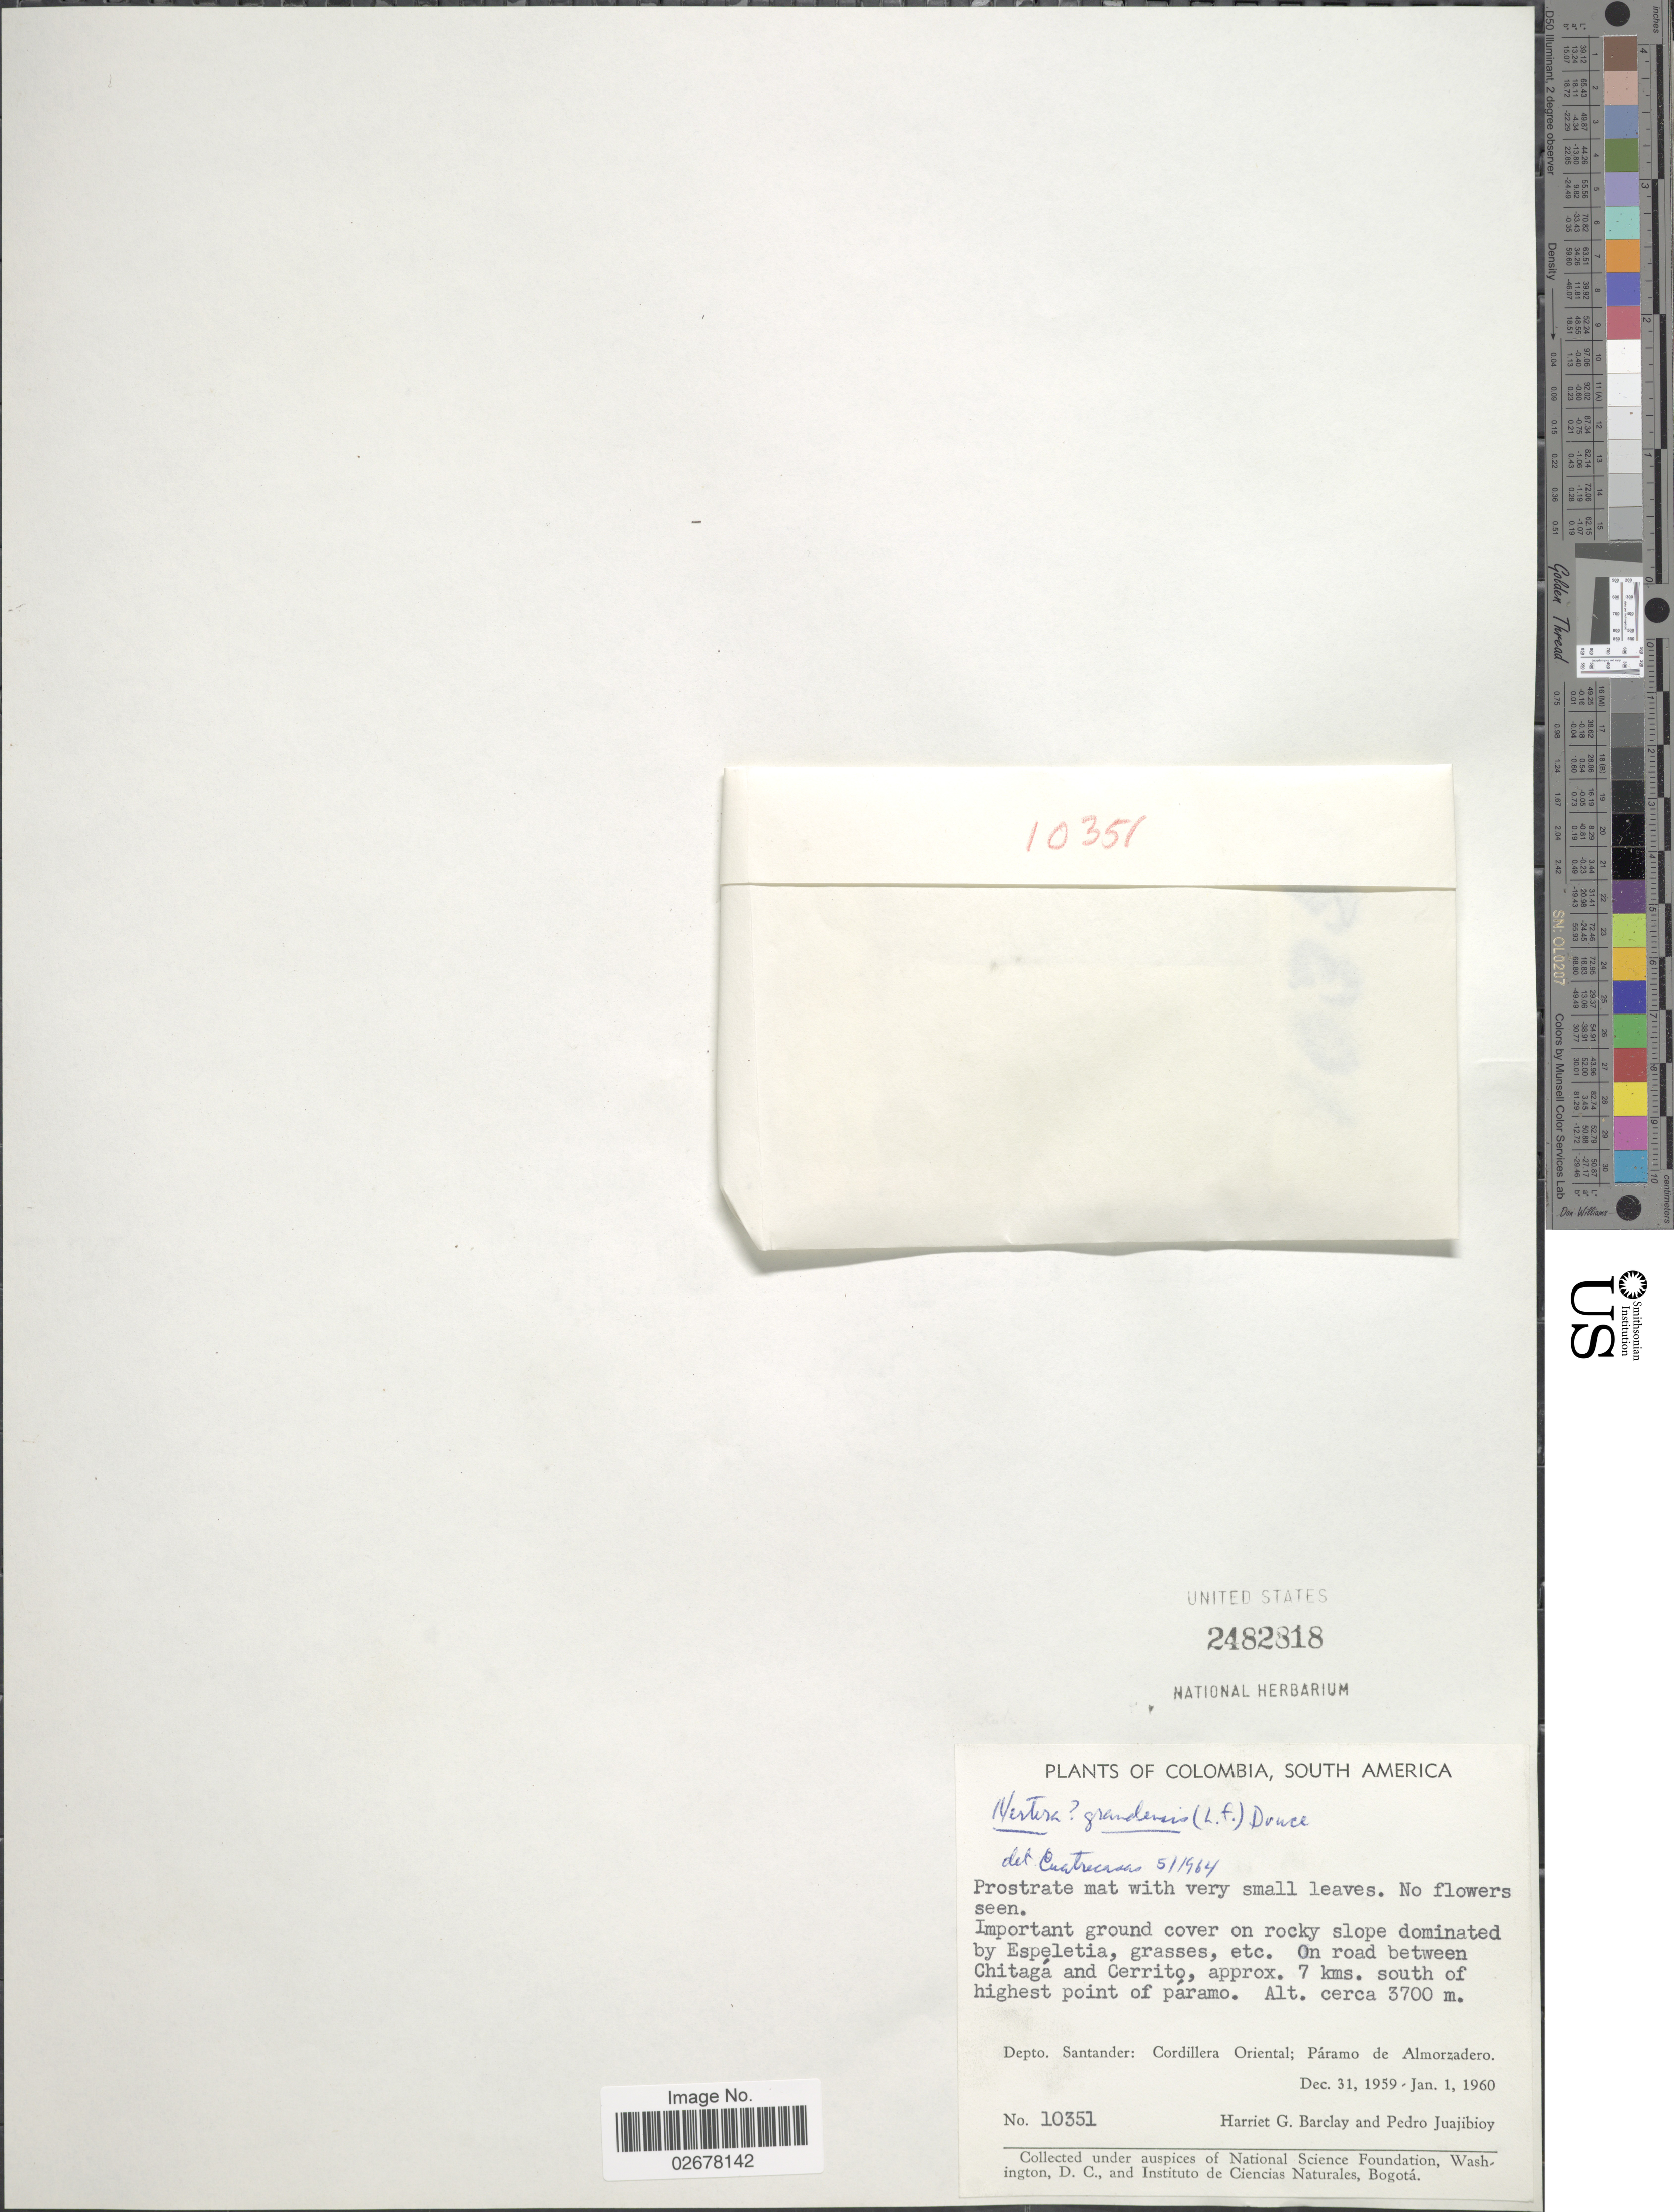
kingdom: Plantae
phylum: Tracheophyta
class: Magnoliopsida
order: Gentianales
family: Rubiaceae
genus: Nertera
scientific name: Nertera depressa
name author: Banks & Sol. ex Gaertn.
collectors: H. G. Barclay & P. Juajibioy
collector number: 10351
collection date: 1959-12-31/1960-01-01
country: Colombia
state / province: Santander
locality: On road between Chitagá and Cerrito, approx. 7 kms south of highest point of páramo. Depto. Santander: Cordillera Oriental; Páramo de Almorzadero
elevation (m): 3700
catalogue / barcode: US 2482818